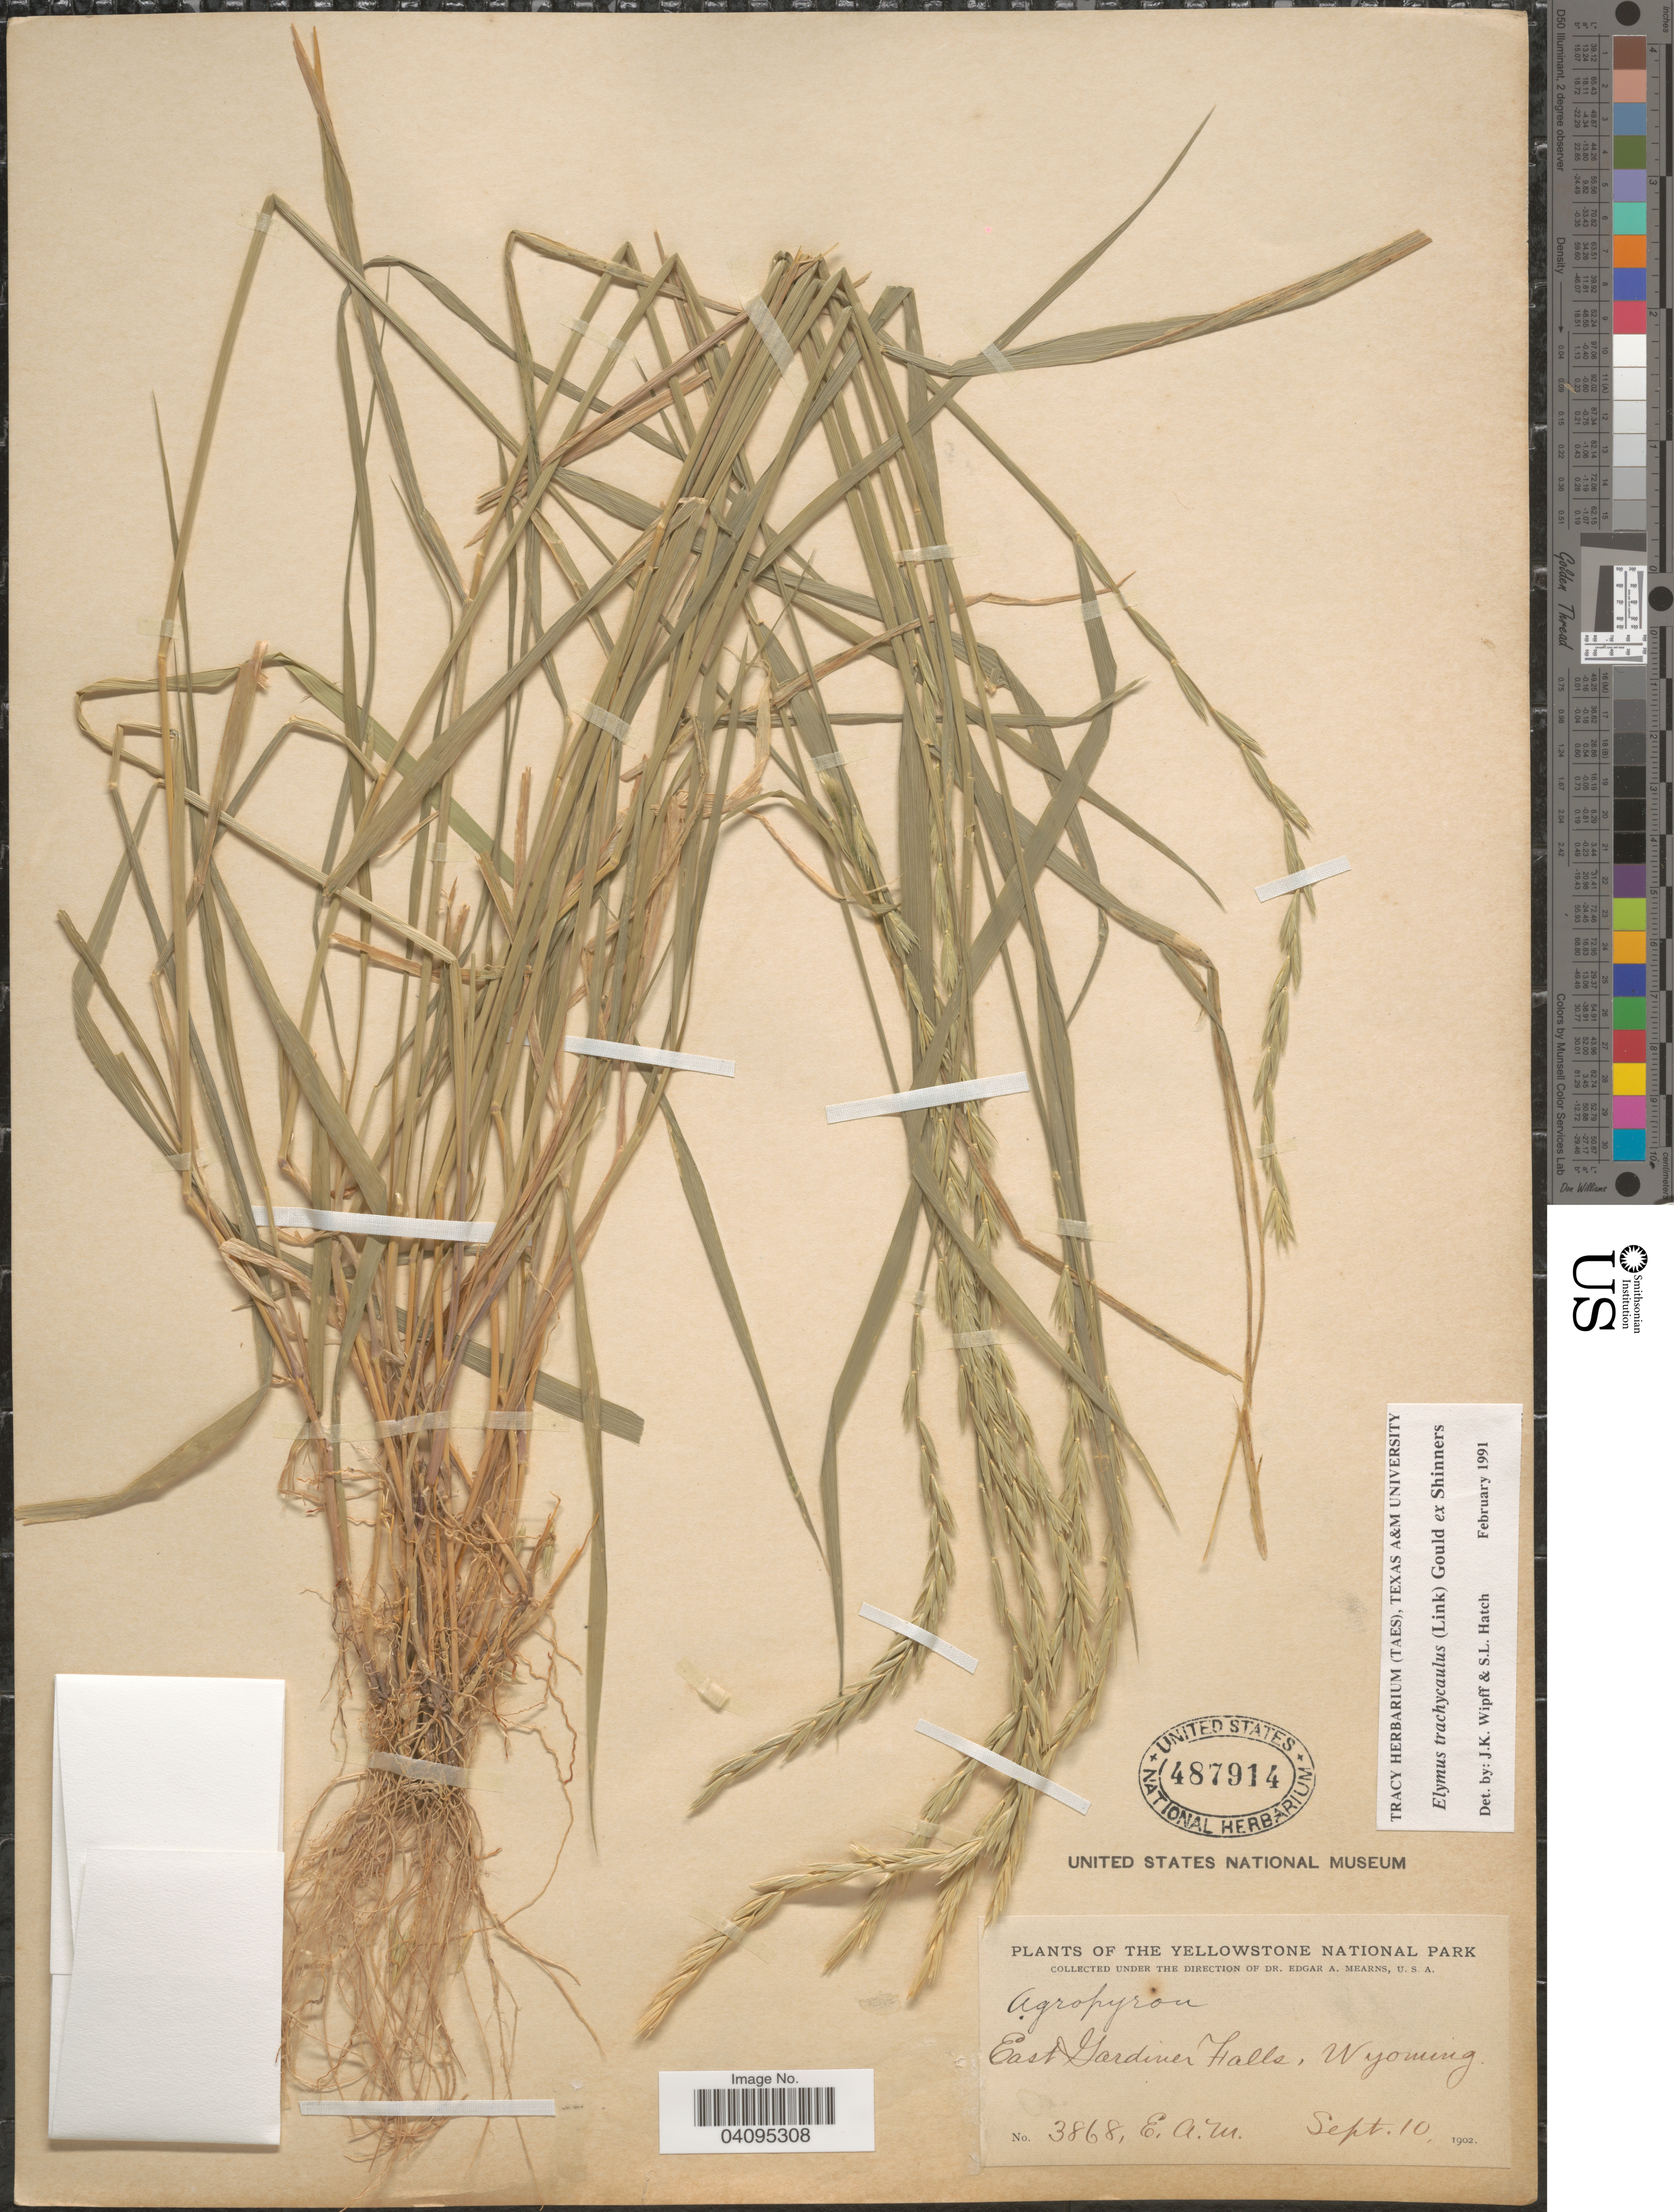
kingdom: Plantae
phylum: Tracheophyta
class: Liliopsida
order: Poales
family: Poaceae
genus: Elymus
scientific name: Elymus trachycaulus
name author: (Link) Gould ex Shinners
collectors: E. A. Mearns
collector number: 3868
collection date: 1902-09-10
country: United States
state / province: Wyoming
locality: The Yellowstone National Park. East Gardiner Falls.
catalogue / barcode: US 487914